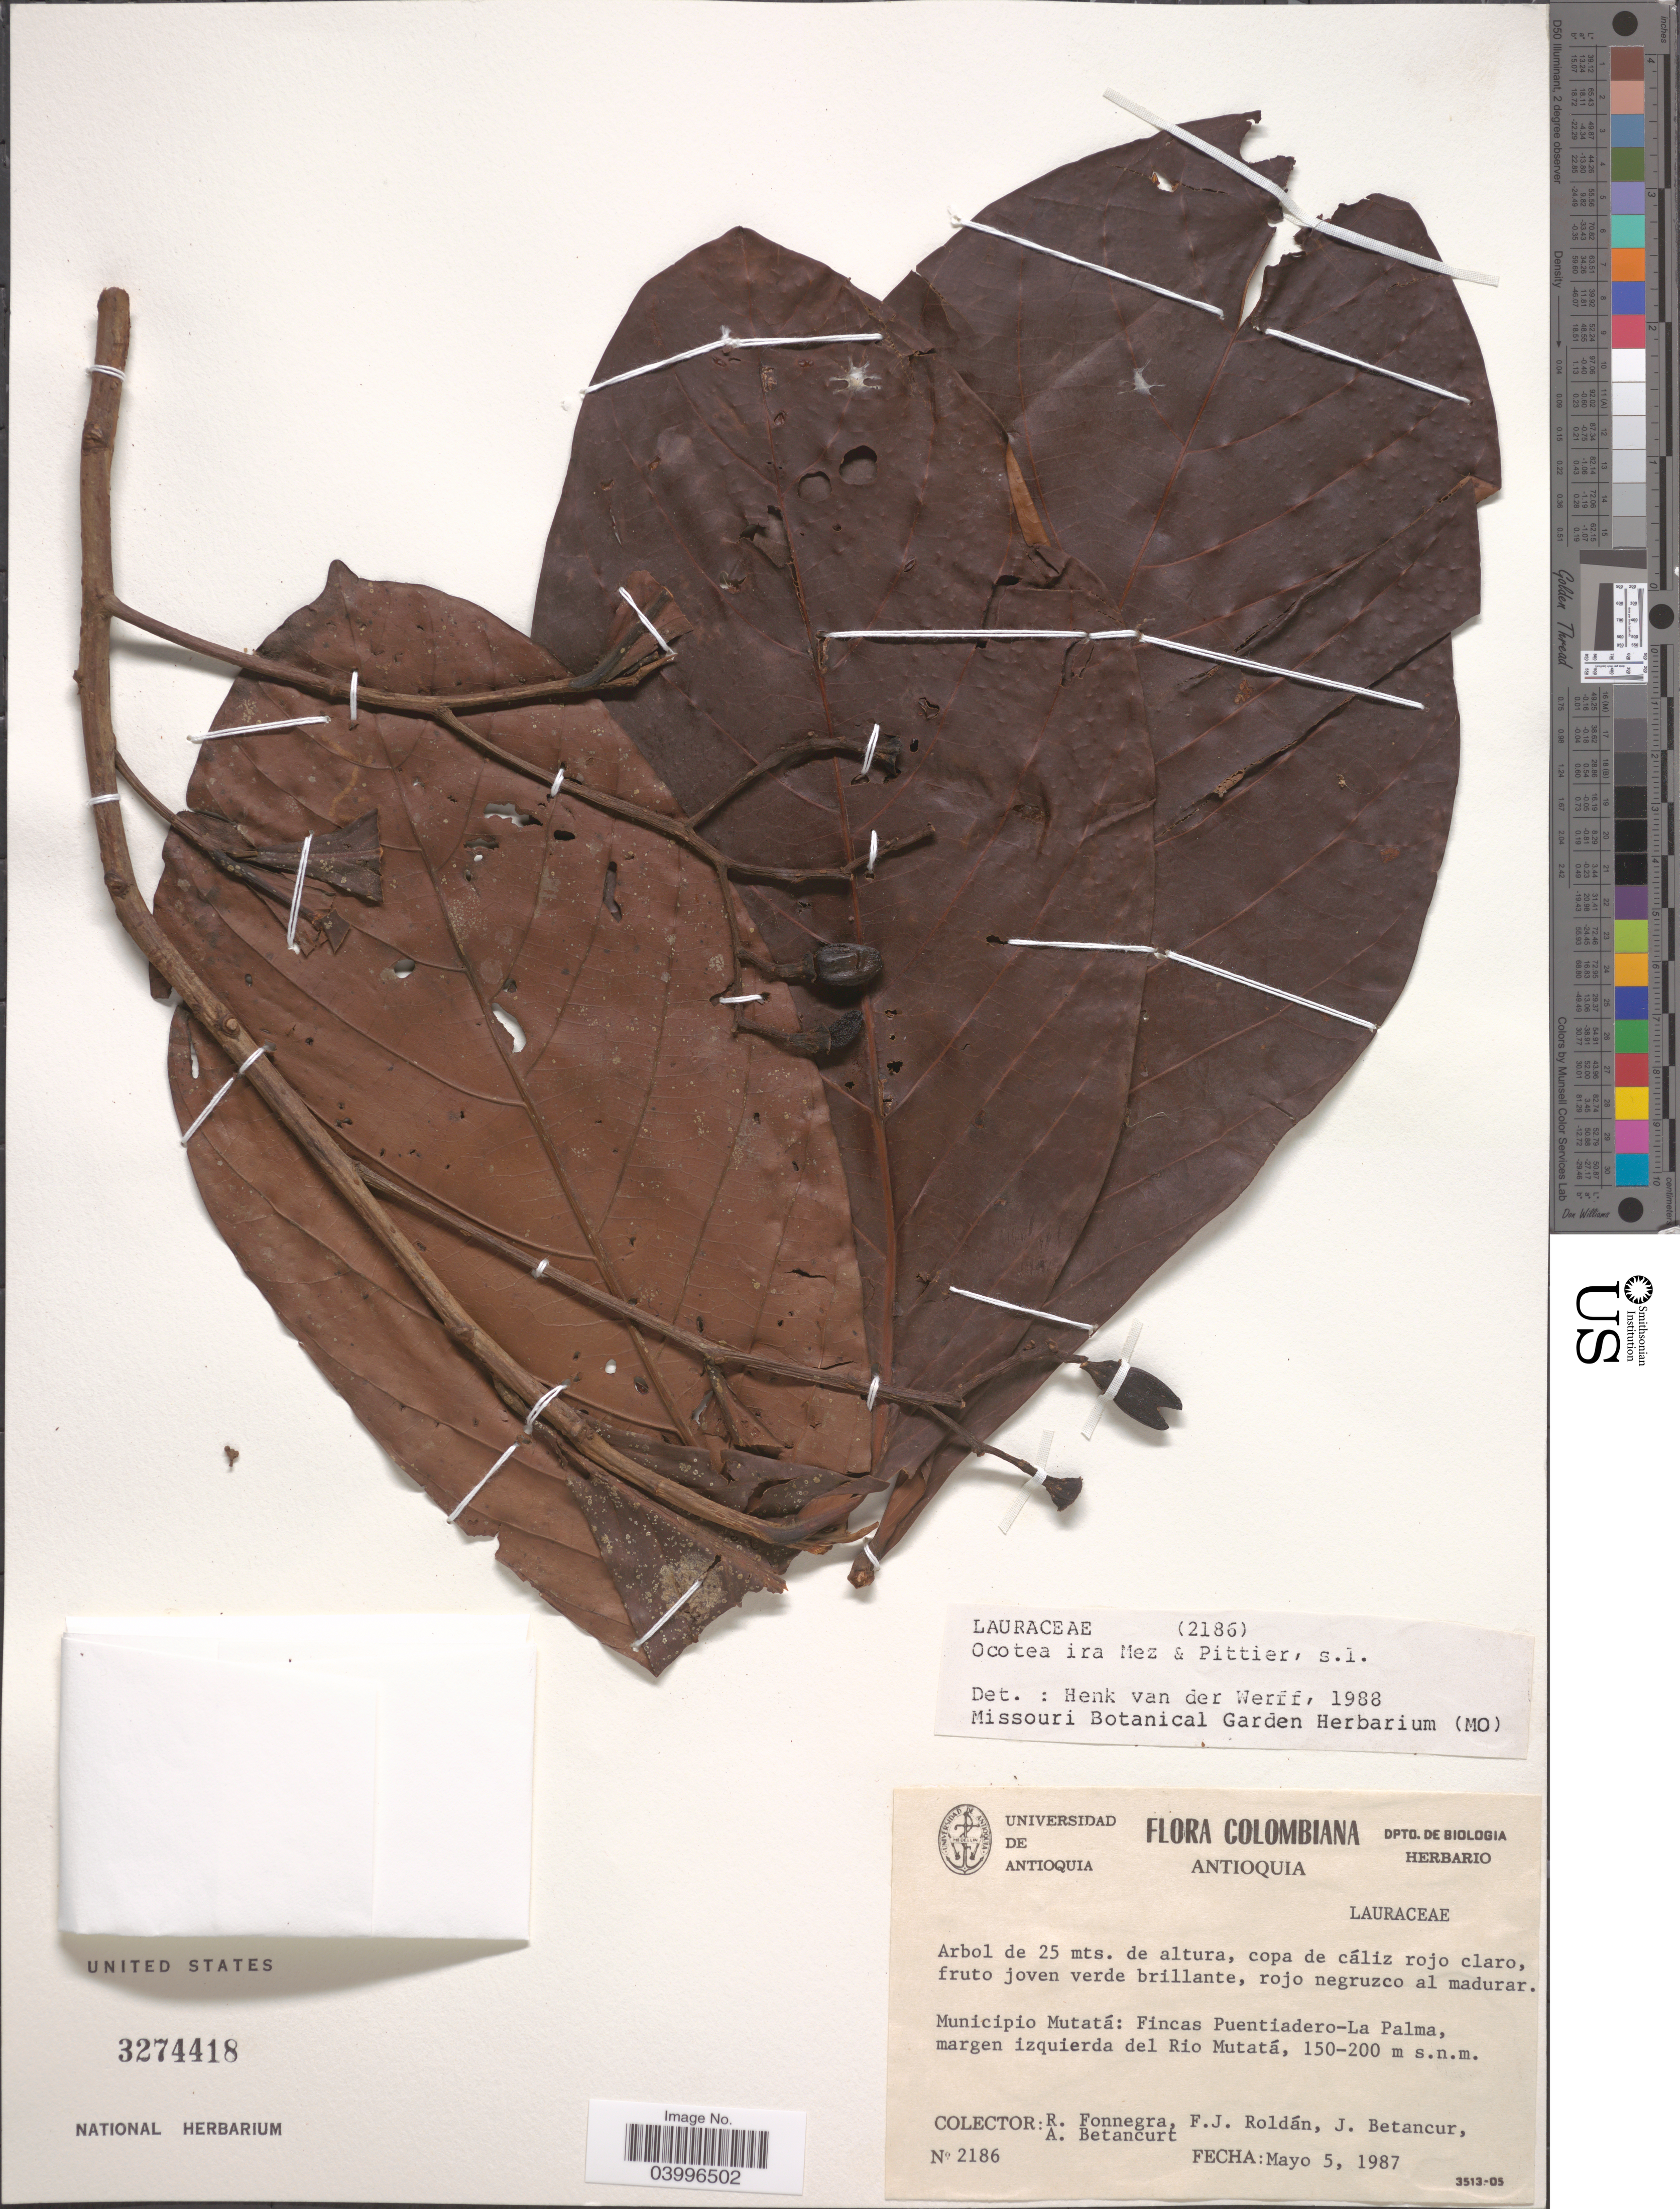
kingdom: Plantae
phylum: Tracheophyta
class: Magnoliopsida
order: Laurales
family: Lauraceae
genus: Ocotea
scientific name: Ocotea ira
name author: Mez & Pittier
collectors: R. Fonnegra G., F. J. Roldán, J. Betancur & A. Betancurt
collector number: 2186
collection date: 1987-05-05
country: Colombia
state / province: Antioquia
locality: Municipio Mutatá: Fincas Puentiadero-La Palma, margen izquierda del Rio Mutatá.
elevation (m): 150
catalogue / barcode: US 3274418